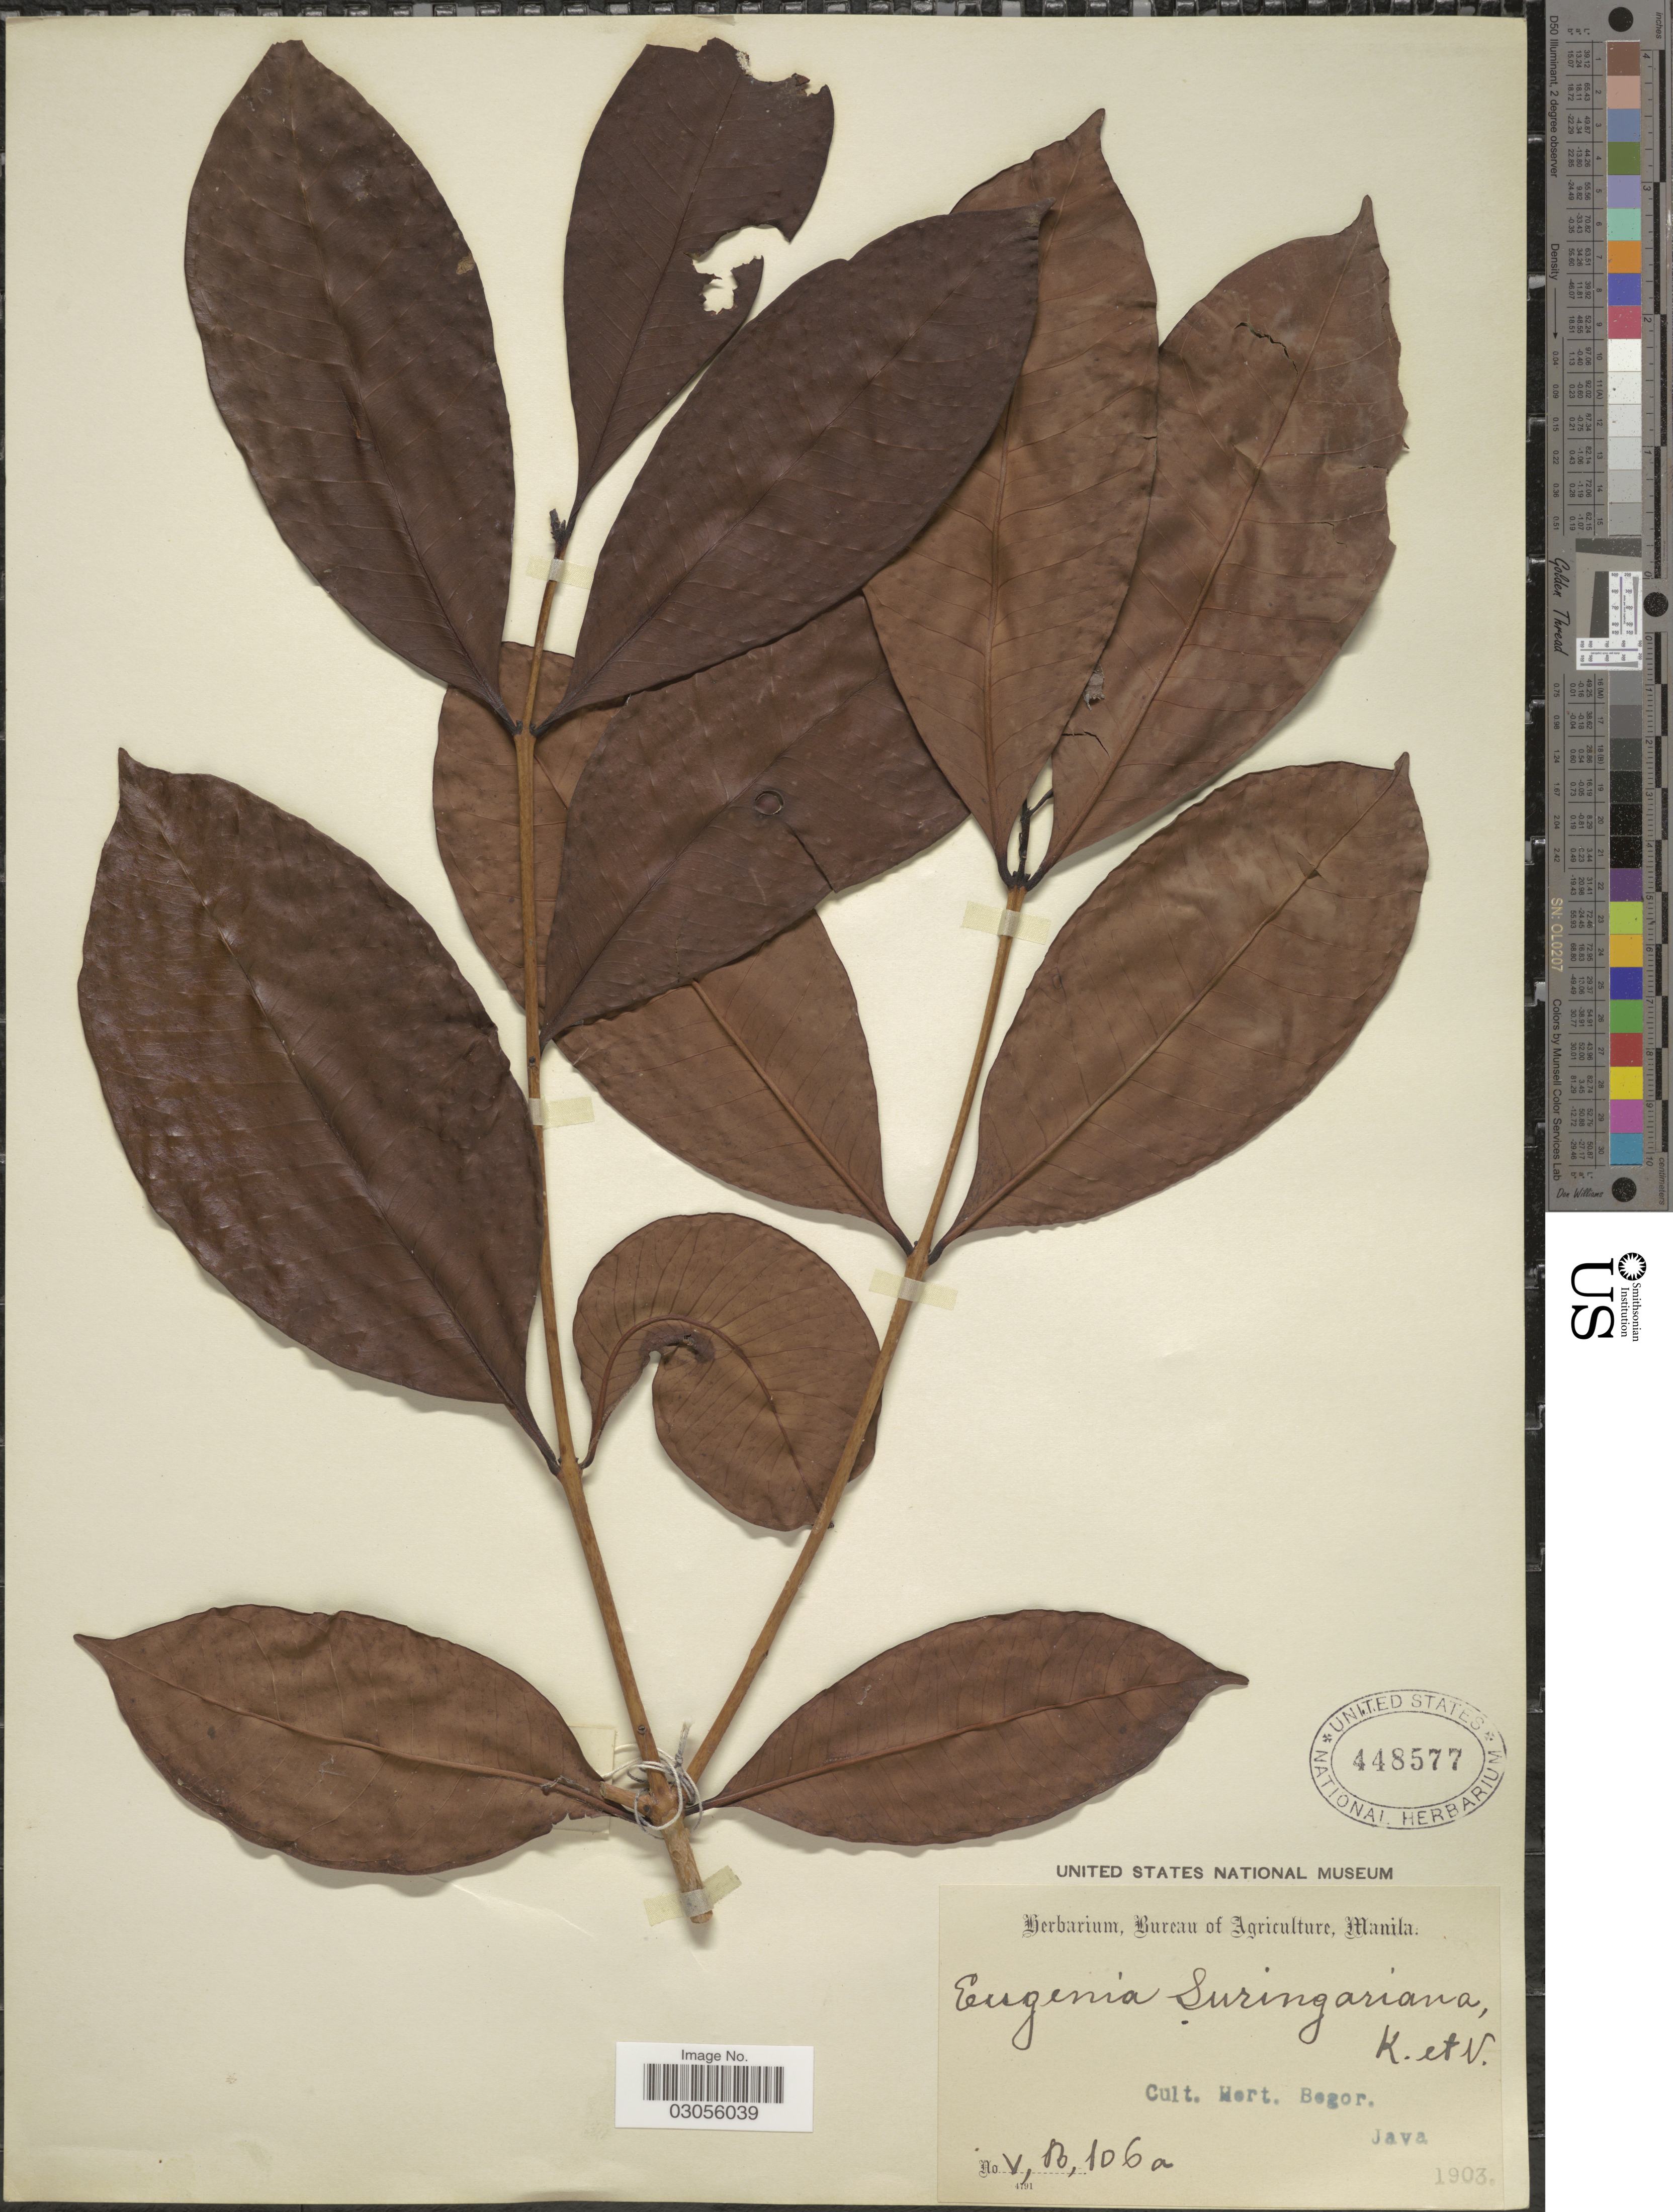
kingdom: Plantae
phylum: Tracheophyta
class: Magnoliopsida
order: Myrtales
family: Myrtaceae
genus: Syzygium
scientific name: Syzygium suringarianum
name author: (Koord. & Valeton) Amshoff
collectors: Ex herb. Bureau of Agriculture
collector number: V, B, 106a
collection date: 1903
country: Indonesia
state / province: Java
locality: Cult. Hort. Bogor.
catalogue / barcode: US 448577